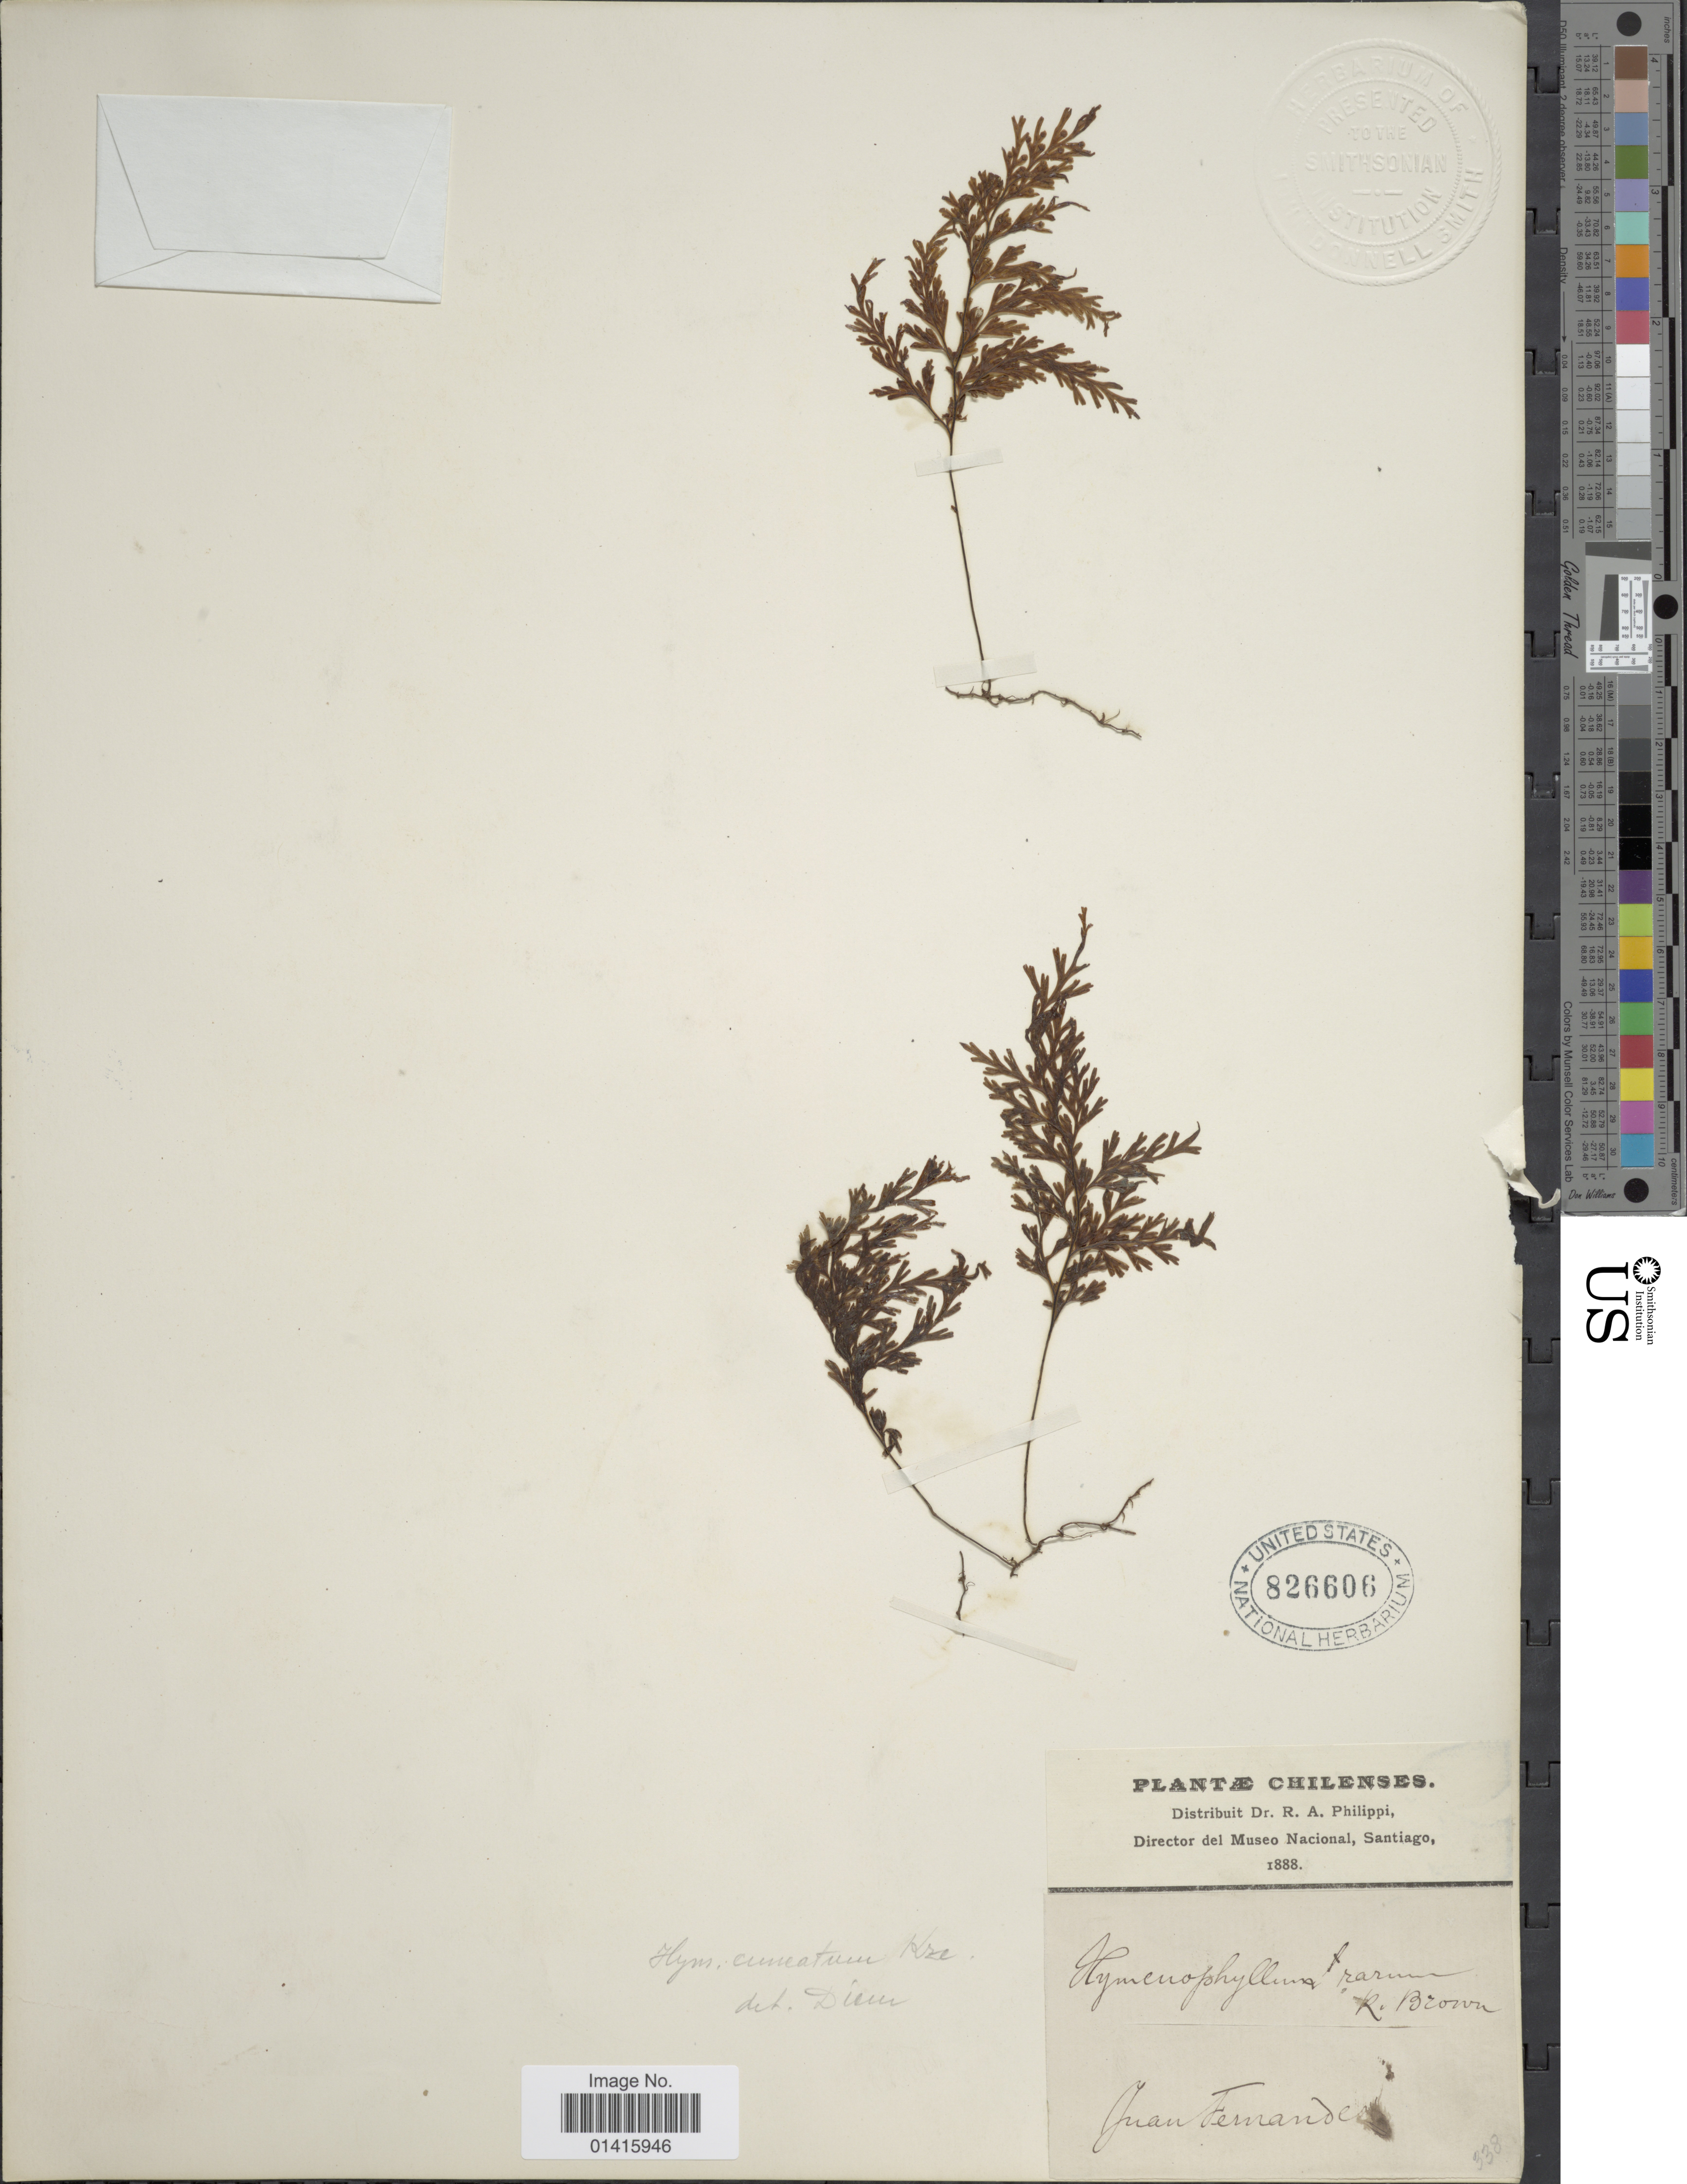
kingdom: Plantae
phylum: Tracheophyta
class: Polypodiopsida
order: Hymenophyllales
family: Hymenophyllaceae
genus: Hymenophyllum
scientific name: Hymenophyllum cuneatum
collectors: R. A. Philippi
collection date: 1888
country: Chile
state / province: Valparaíso (V)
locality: Juan Fernandez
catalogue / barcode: US 826606